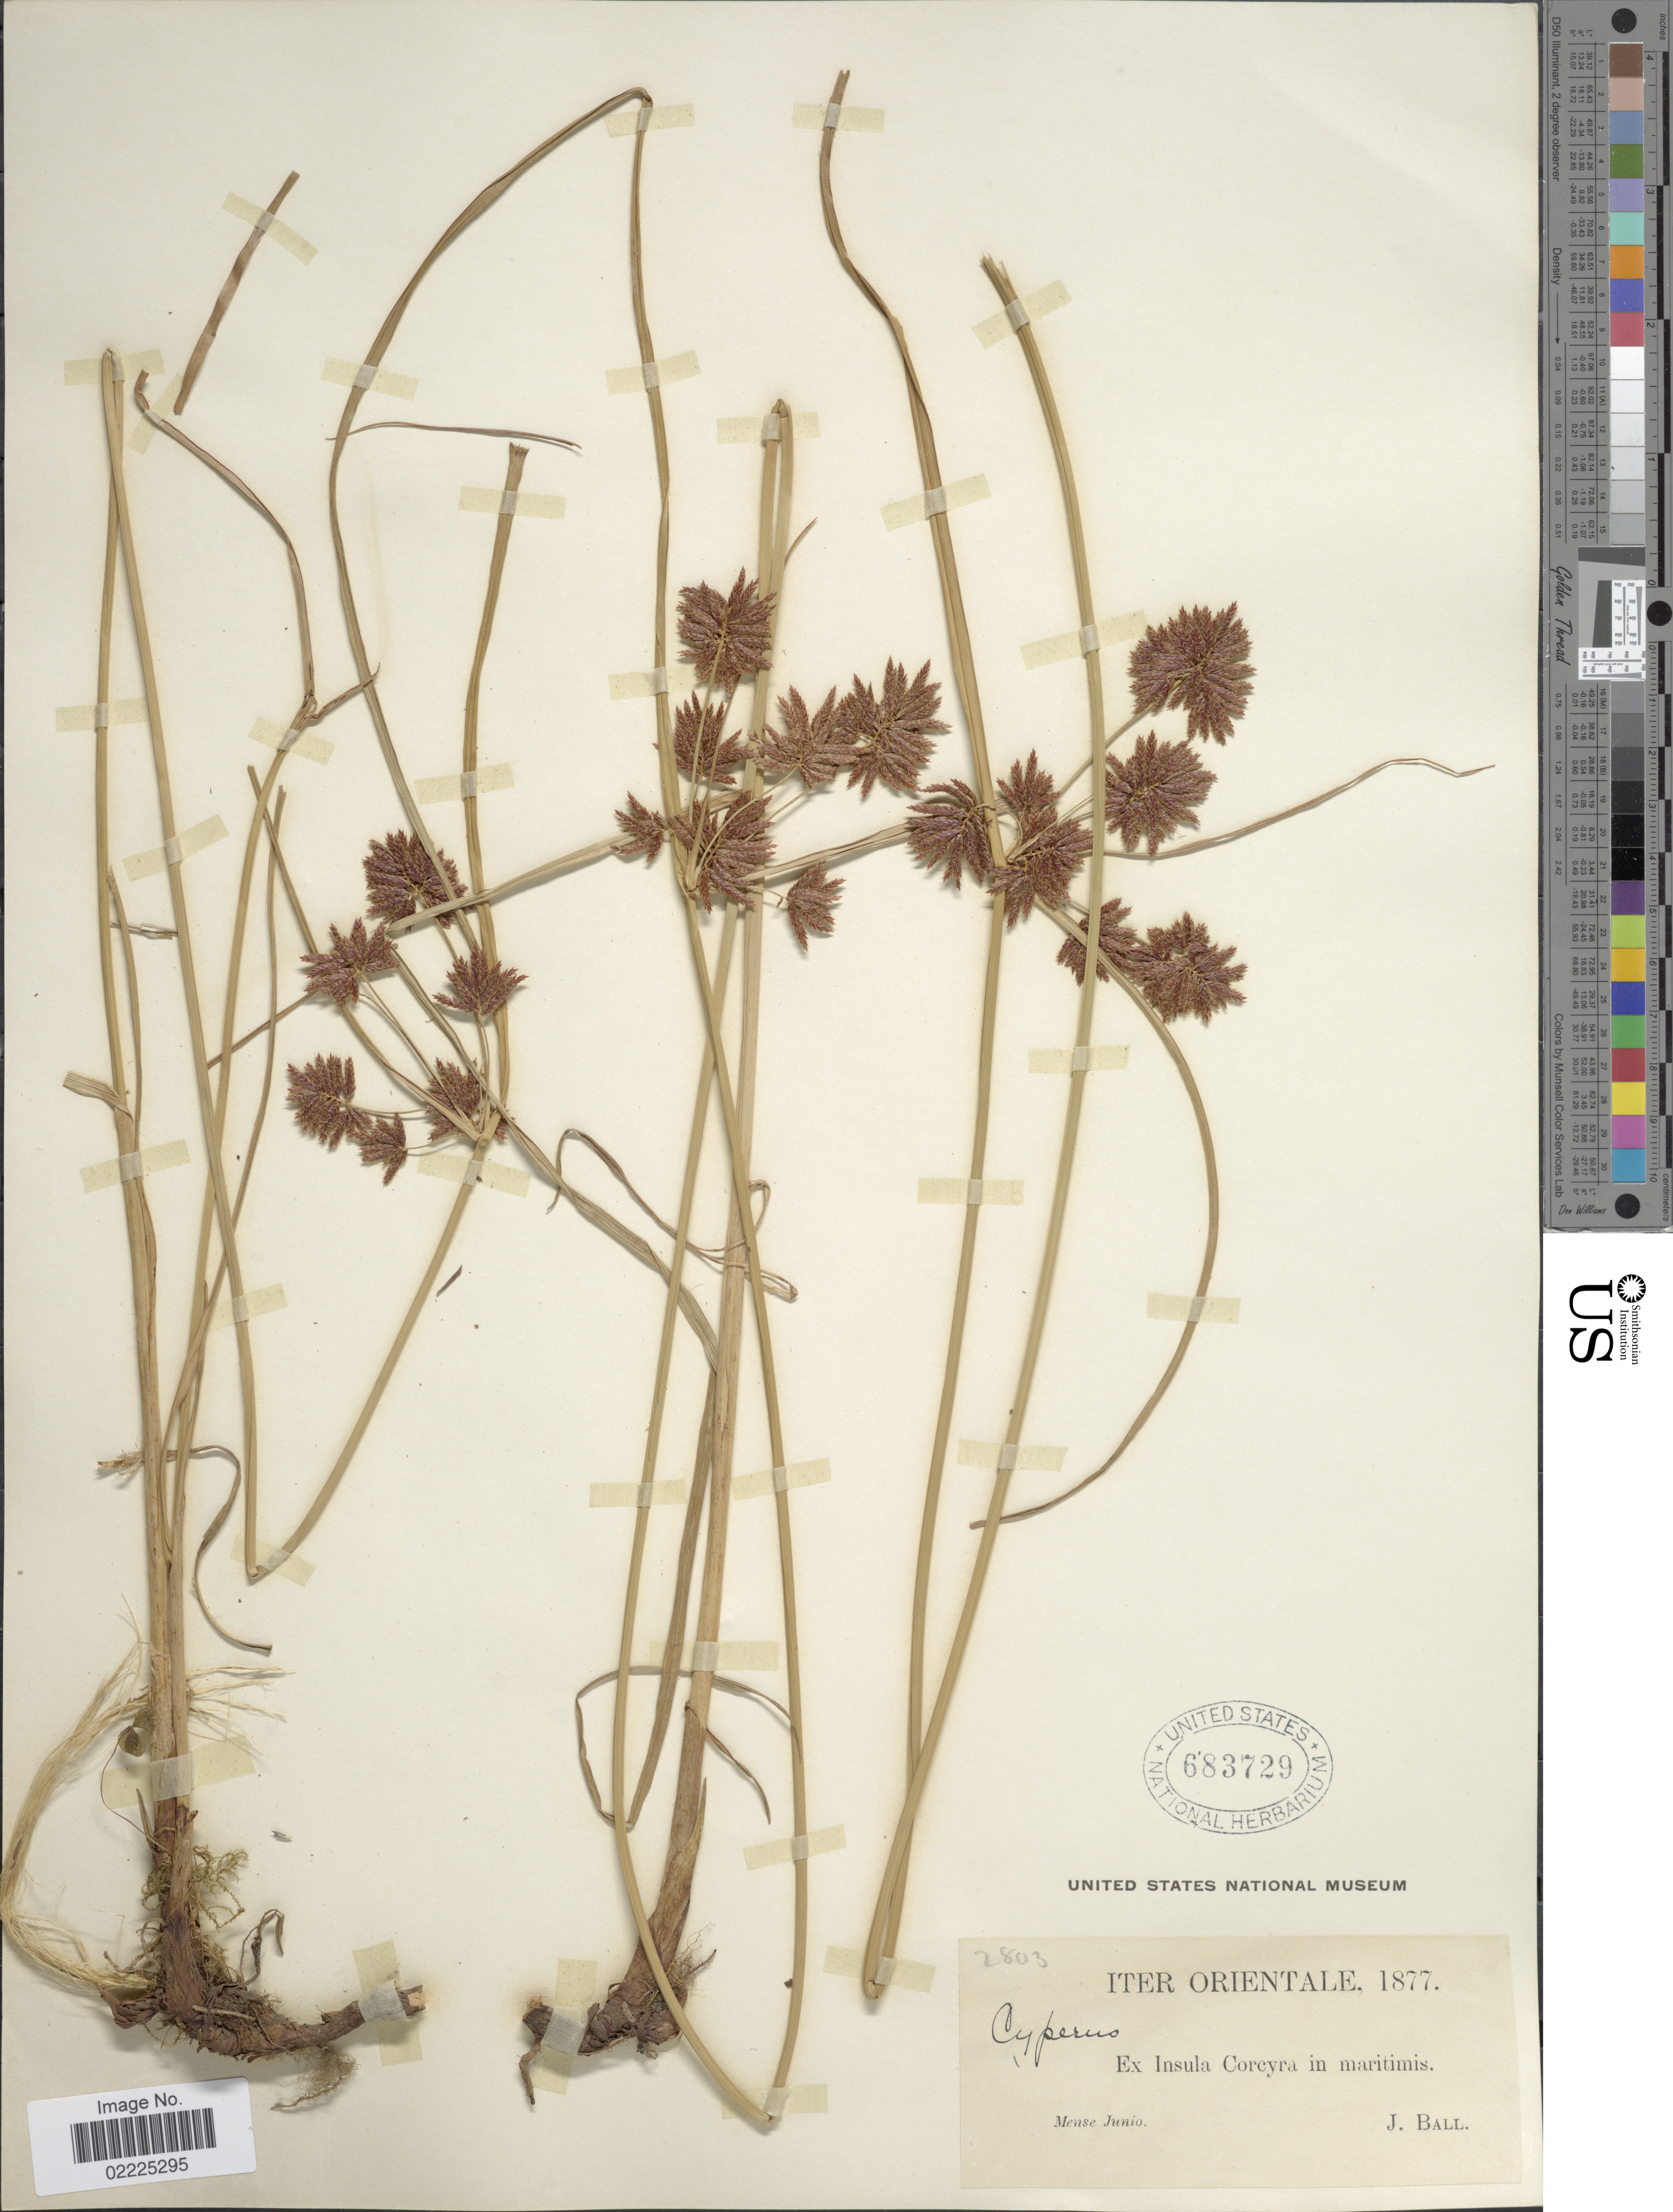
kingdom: Plantae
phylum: Tracheophyta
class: Liliopsida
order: Poales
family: Cyperaceae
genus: Cyperus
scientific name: Cyperus sp.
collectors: J. Ball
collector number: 2803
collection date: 1877-06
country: Greece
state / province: Ionian Islands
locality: Insula Corcyra in maritimis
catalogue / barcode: US 683729